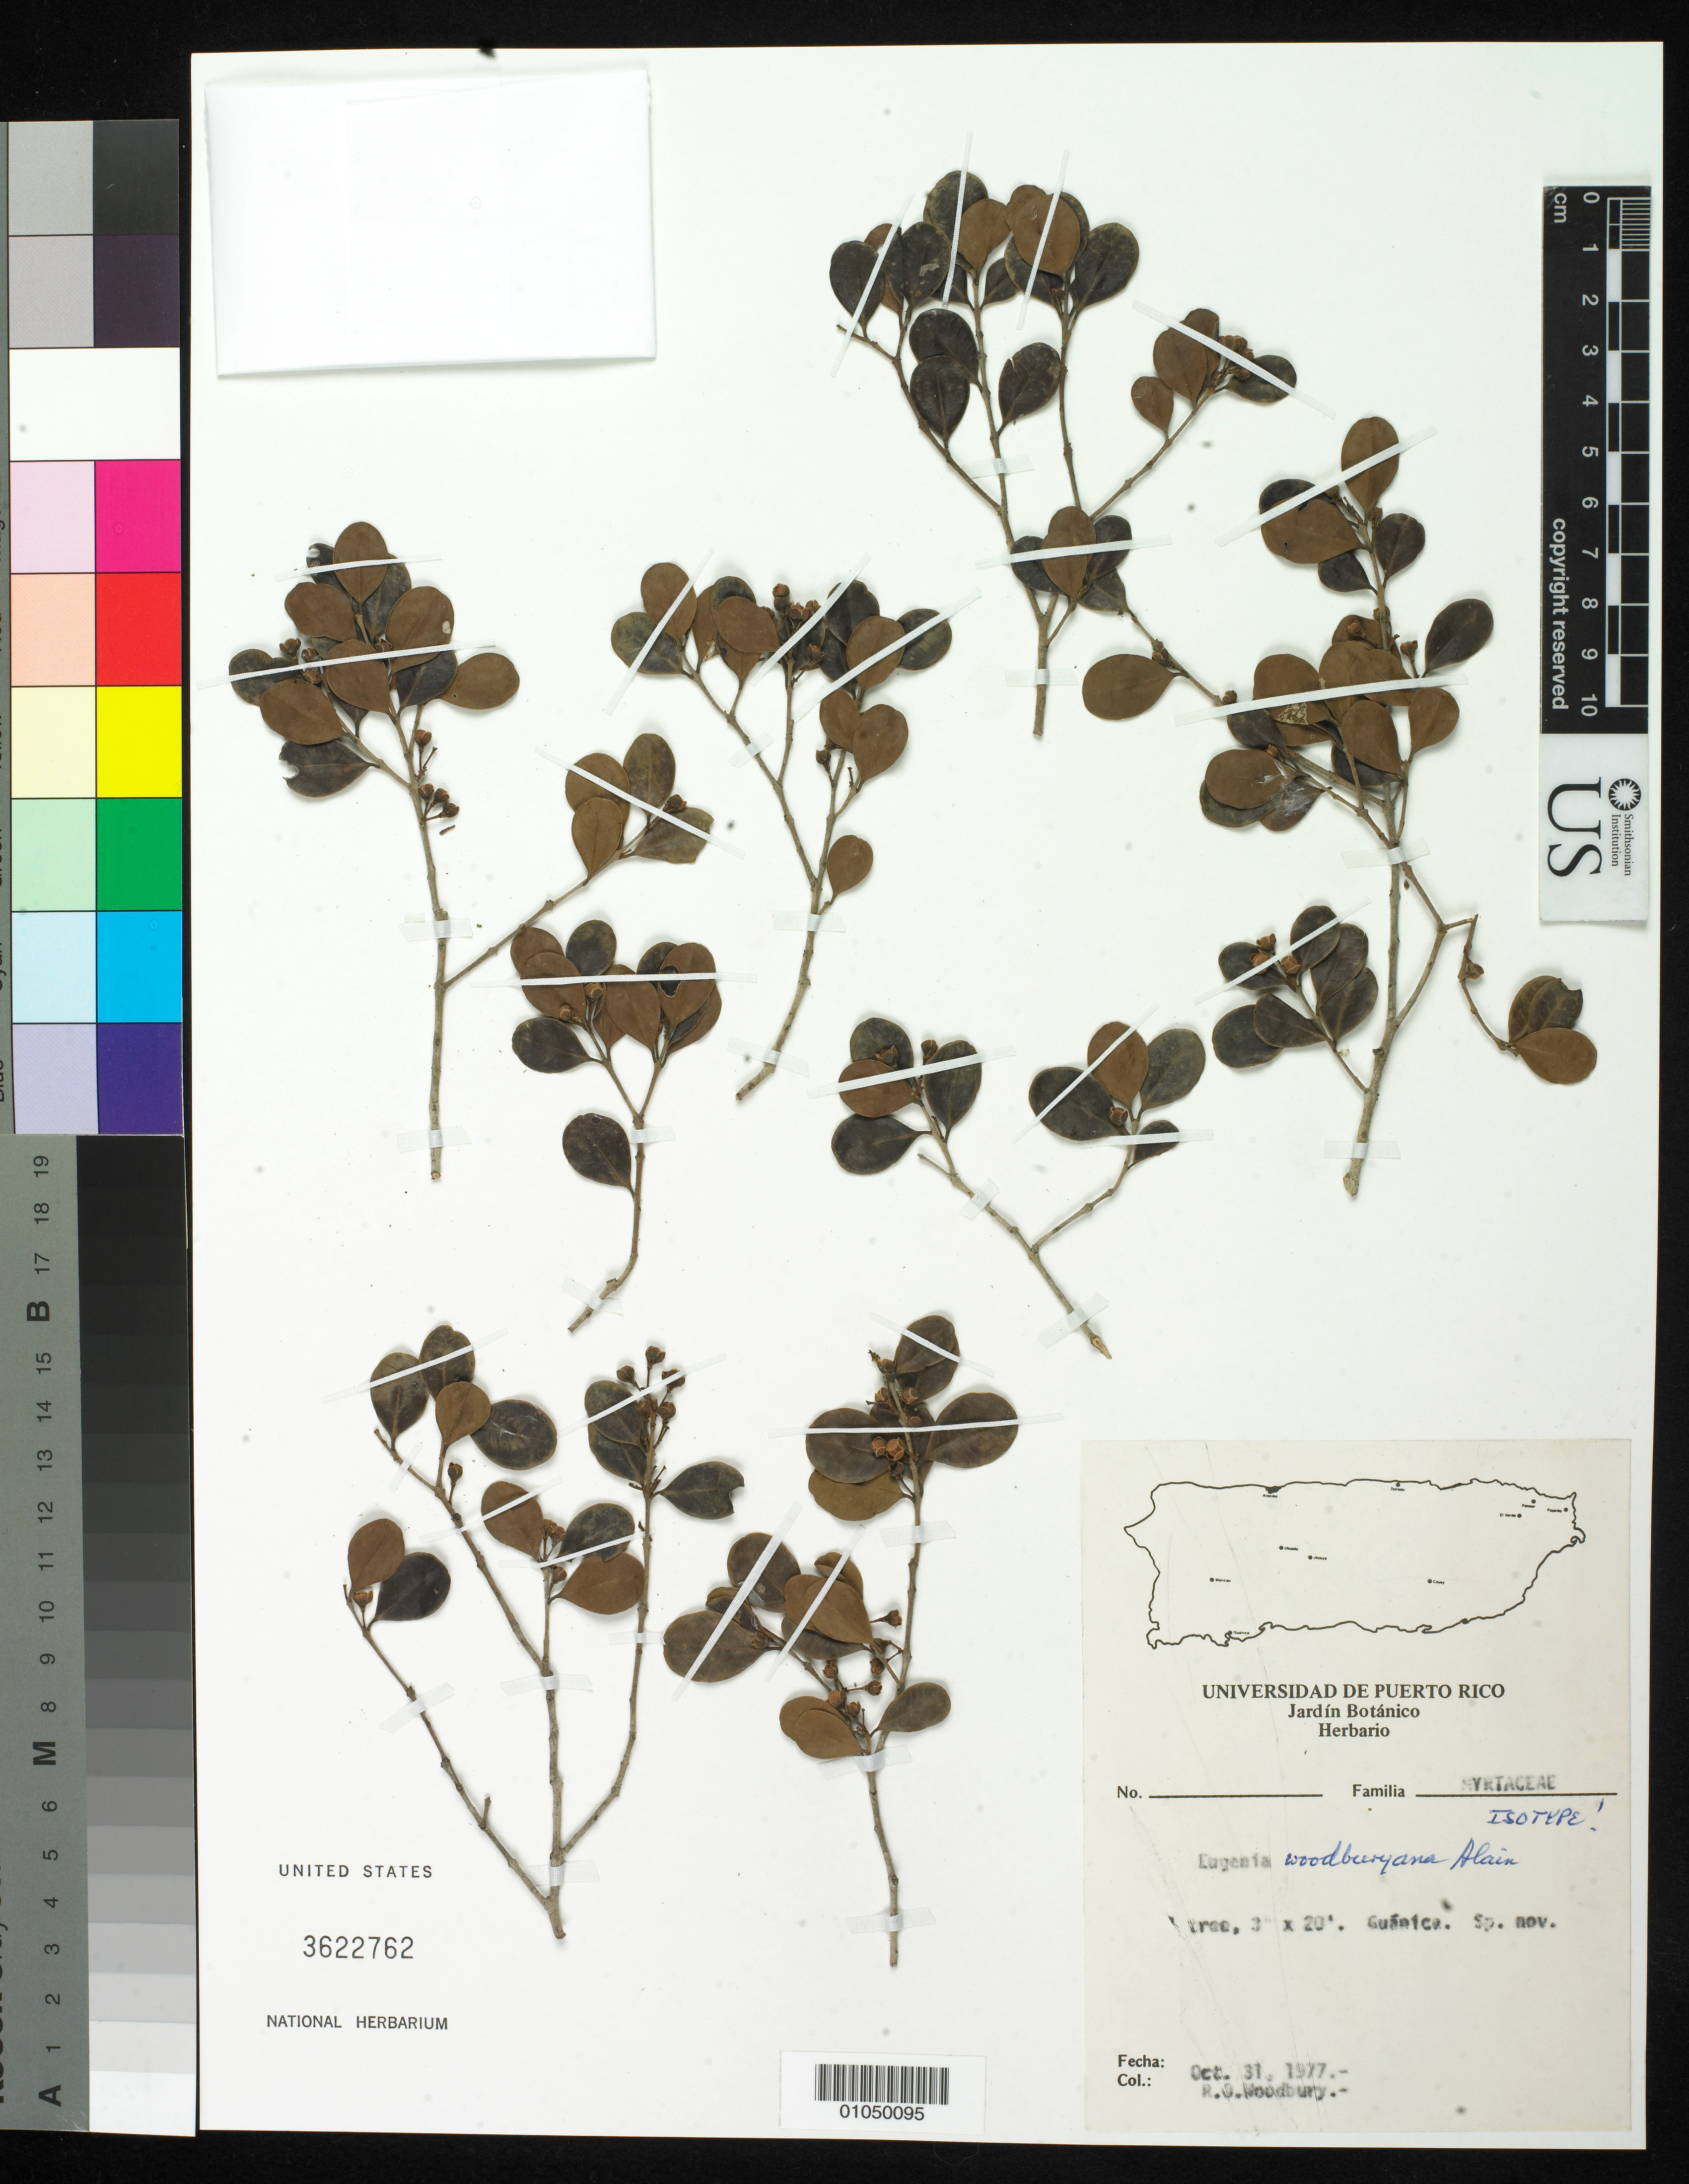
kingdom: Plantae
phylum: Tracheophyta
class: Magnoliopsida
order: Myrtales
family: Myrtaceae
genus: Eugenia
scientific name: Eugenia woodburyana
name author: Alain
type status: Isotype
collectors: R. O. Woodbury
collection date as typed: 31 Oct 1977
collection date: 1977-10-31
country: Puerto Rico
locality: Guánica.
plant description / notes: Protologue cites type as Woodbury UPR 5108, "Specimen A".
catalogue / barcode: US 3622762